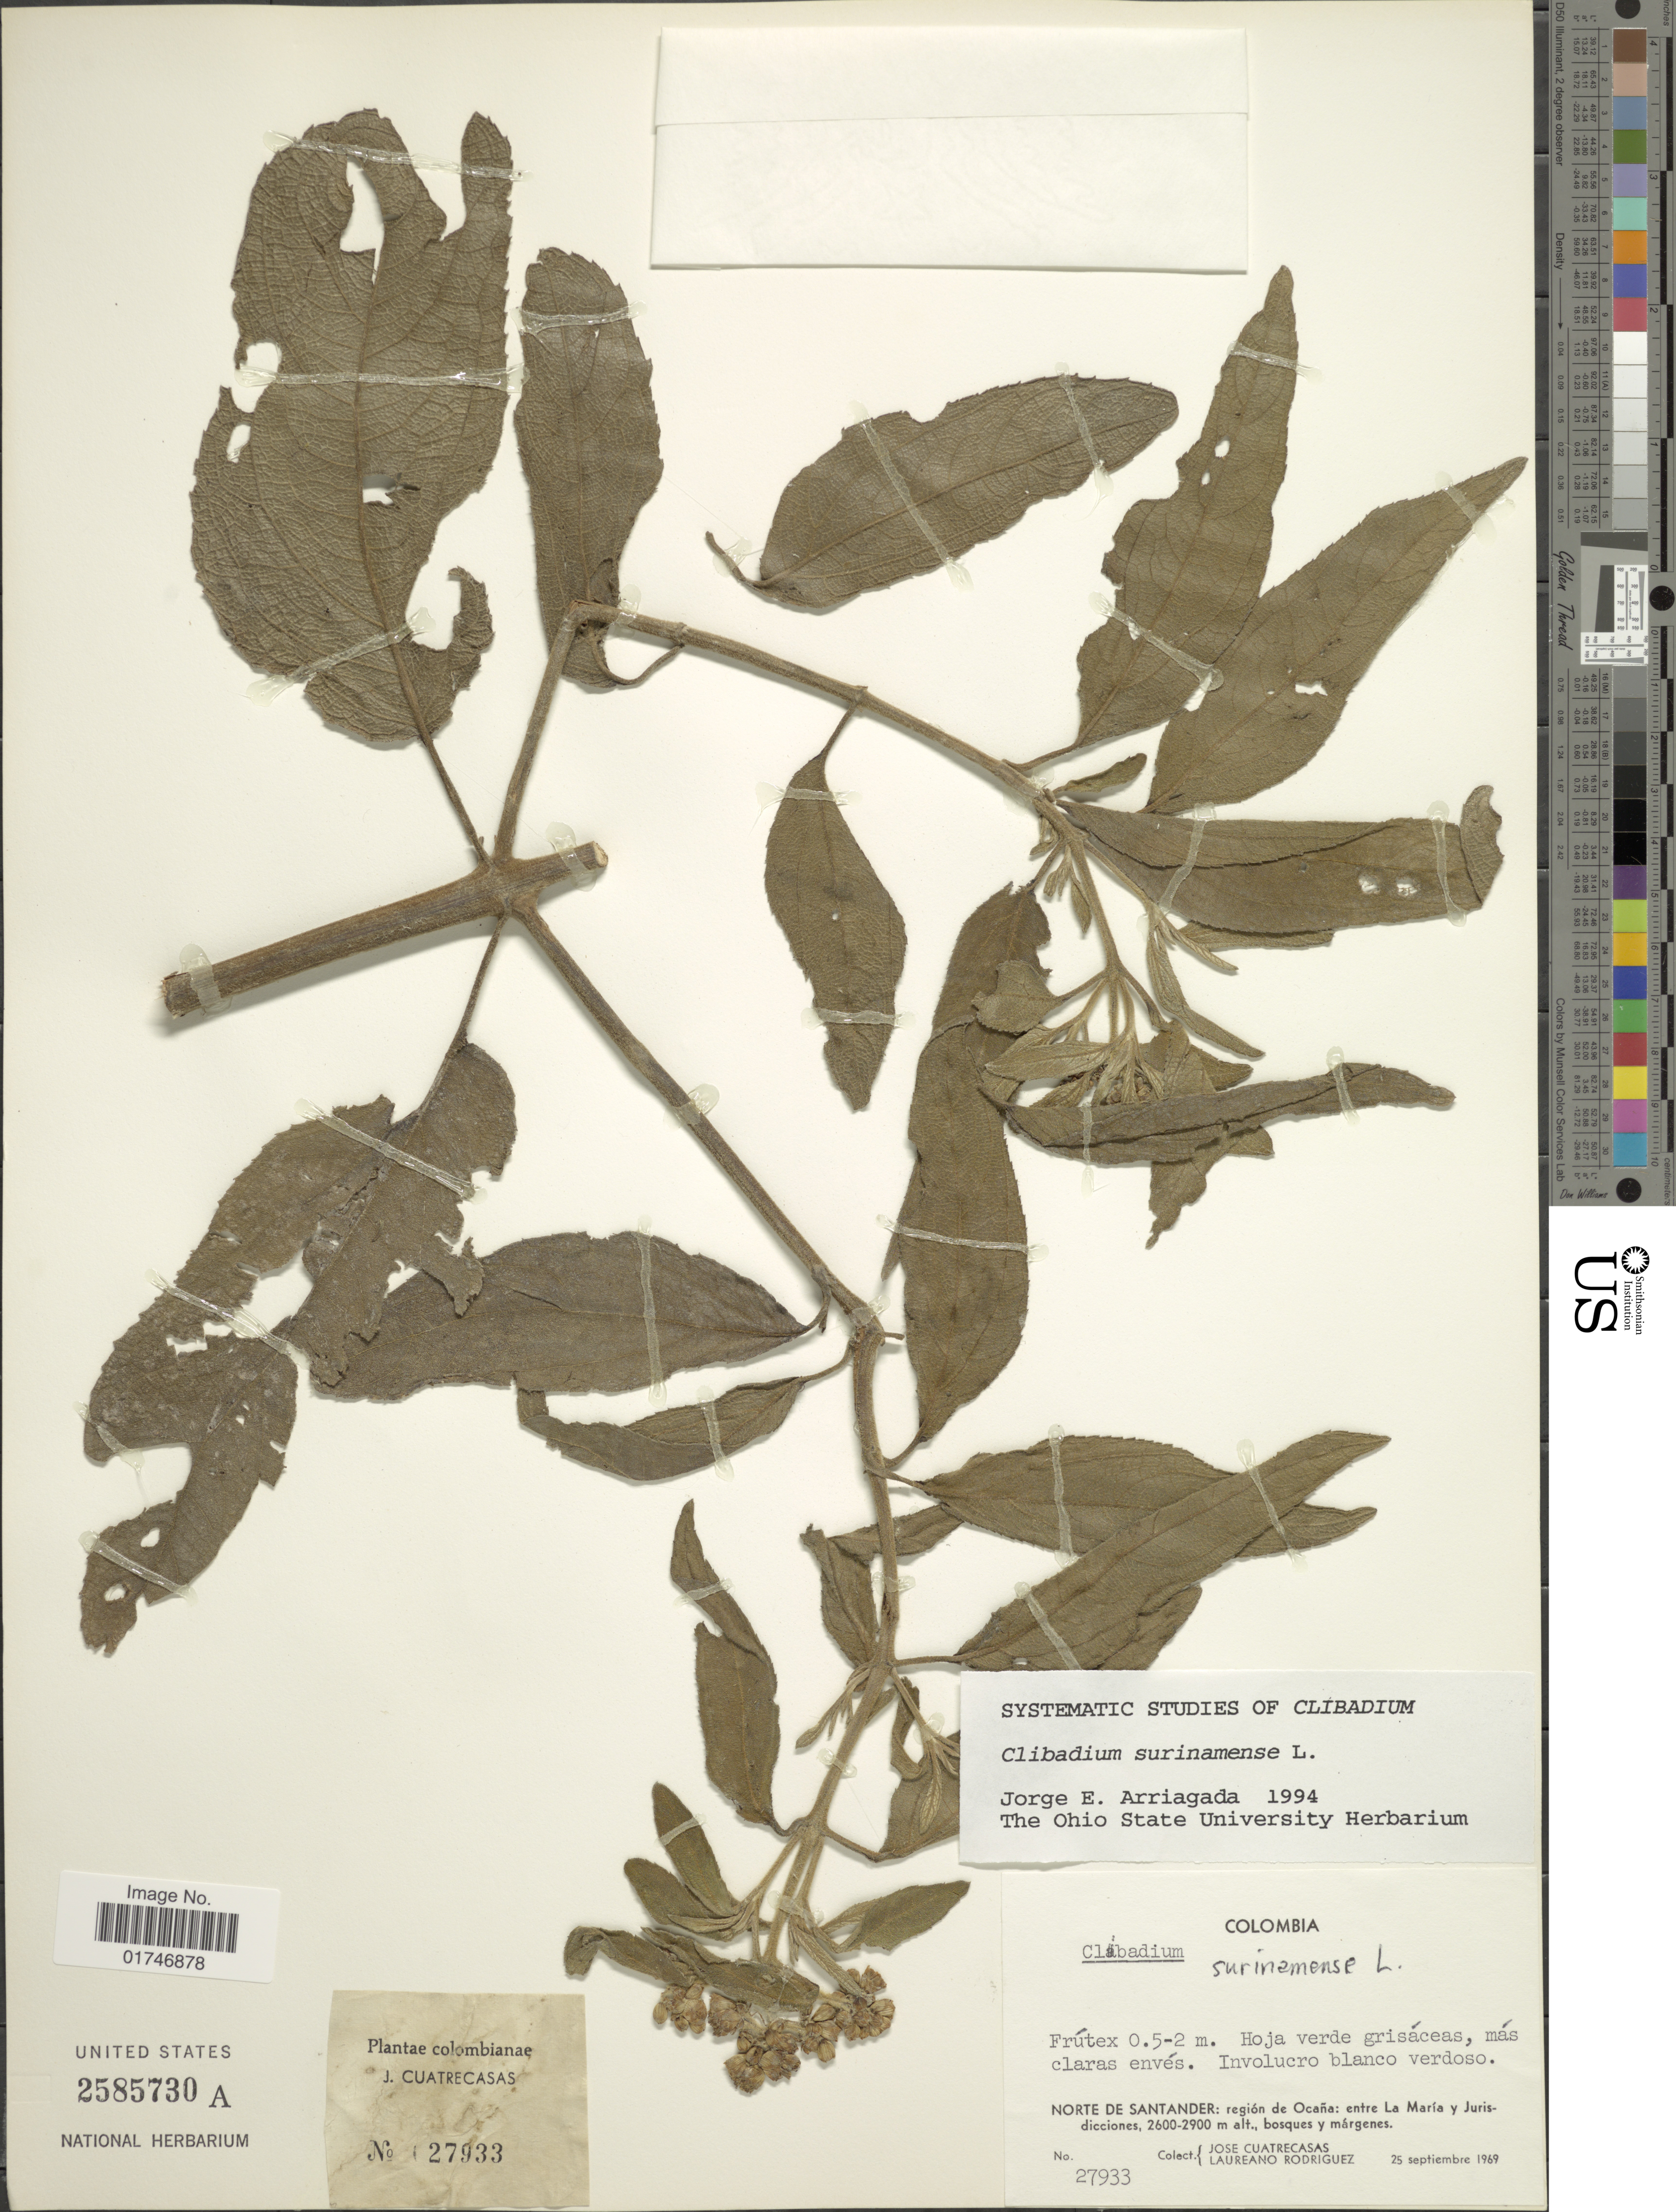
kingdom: Plantae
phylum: Tracheophyta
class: Magnoliopsida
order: Asterales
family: Asteraceae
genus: Clibadium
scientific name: Clibadium surinamense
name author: L.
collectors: J. Cuatrecasas & L. Rodriguez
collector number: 27933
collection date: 1969-09-25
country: Colombia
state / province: Norte de Santander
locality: Norte de Santander: región de Ocaña: entre La María y Jurisdicciones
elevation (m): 2600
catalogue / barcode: US 2585730A